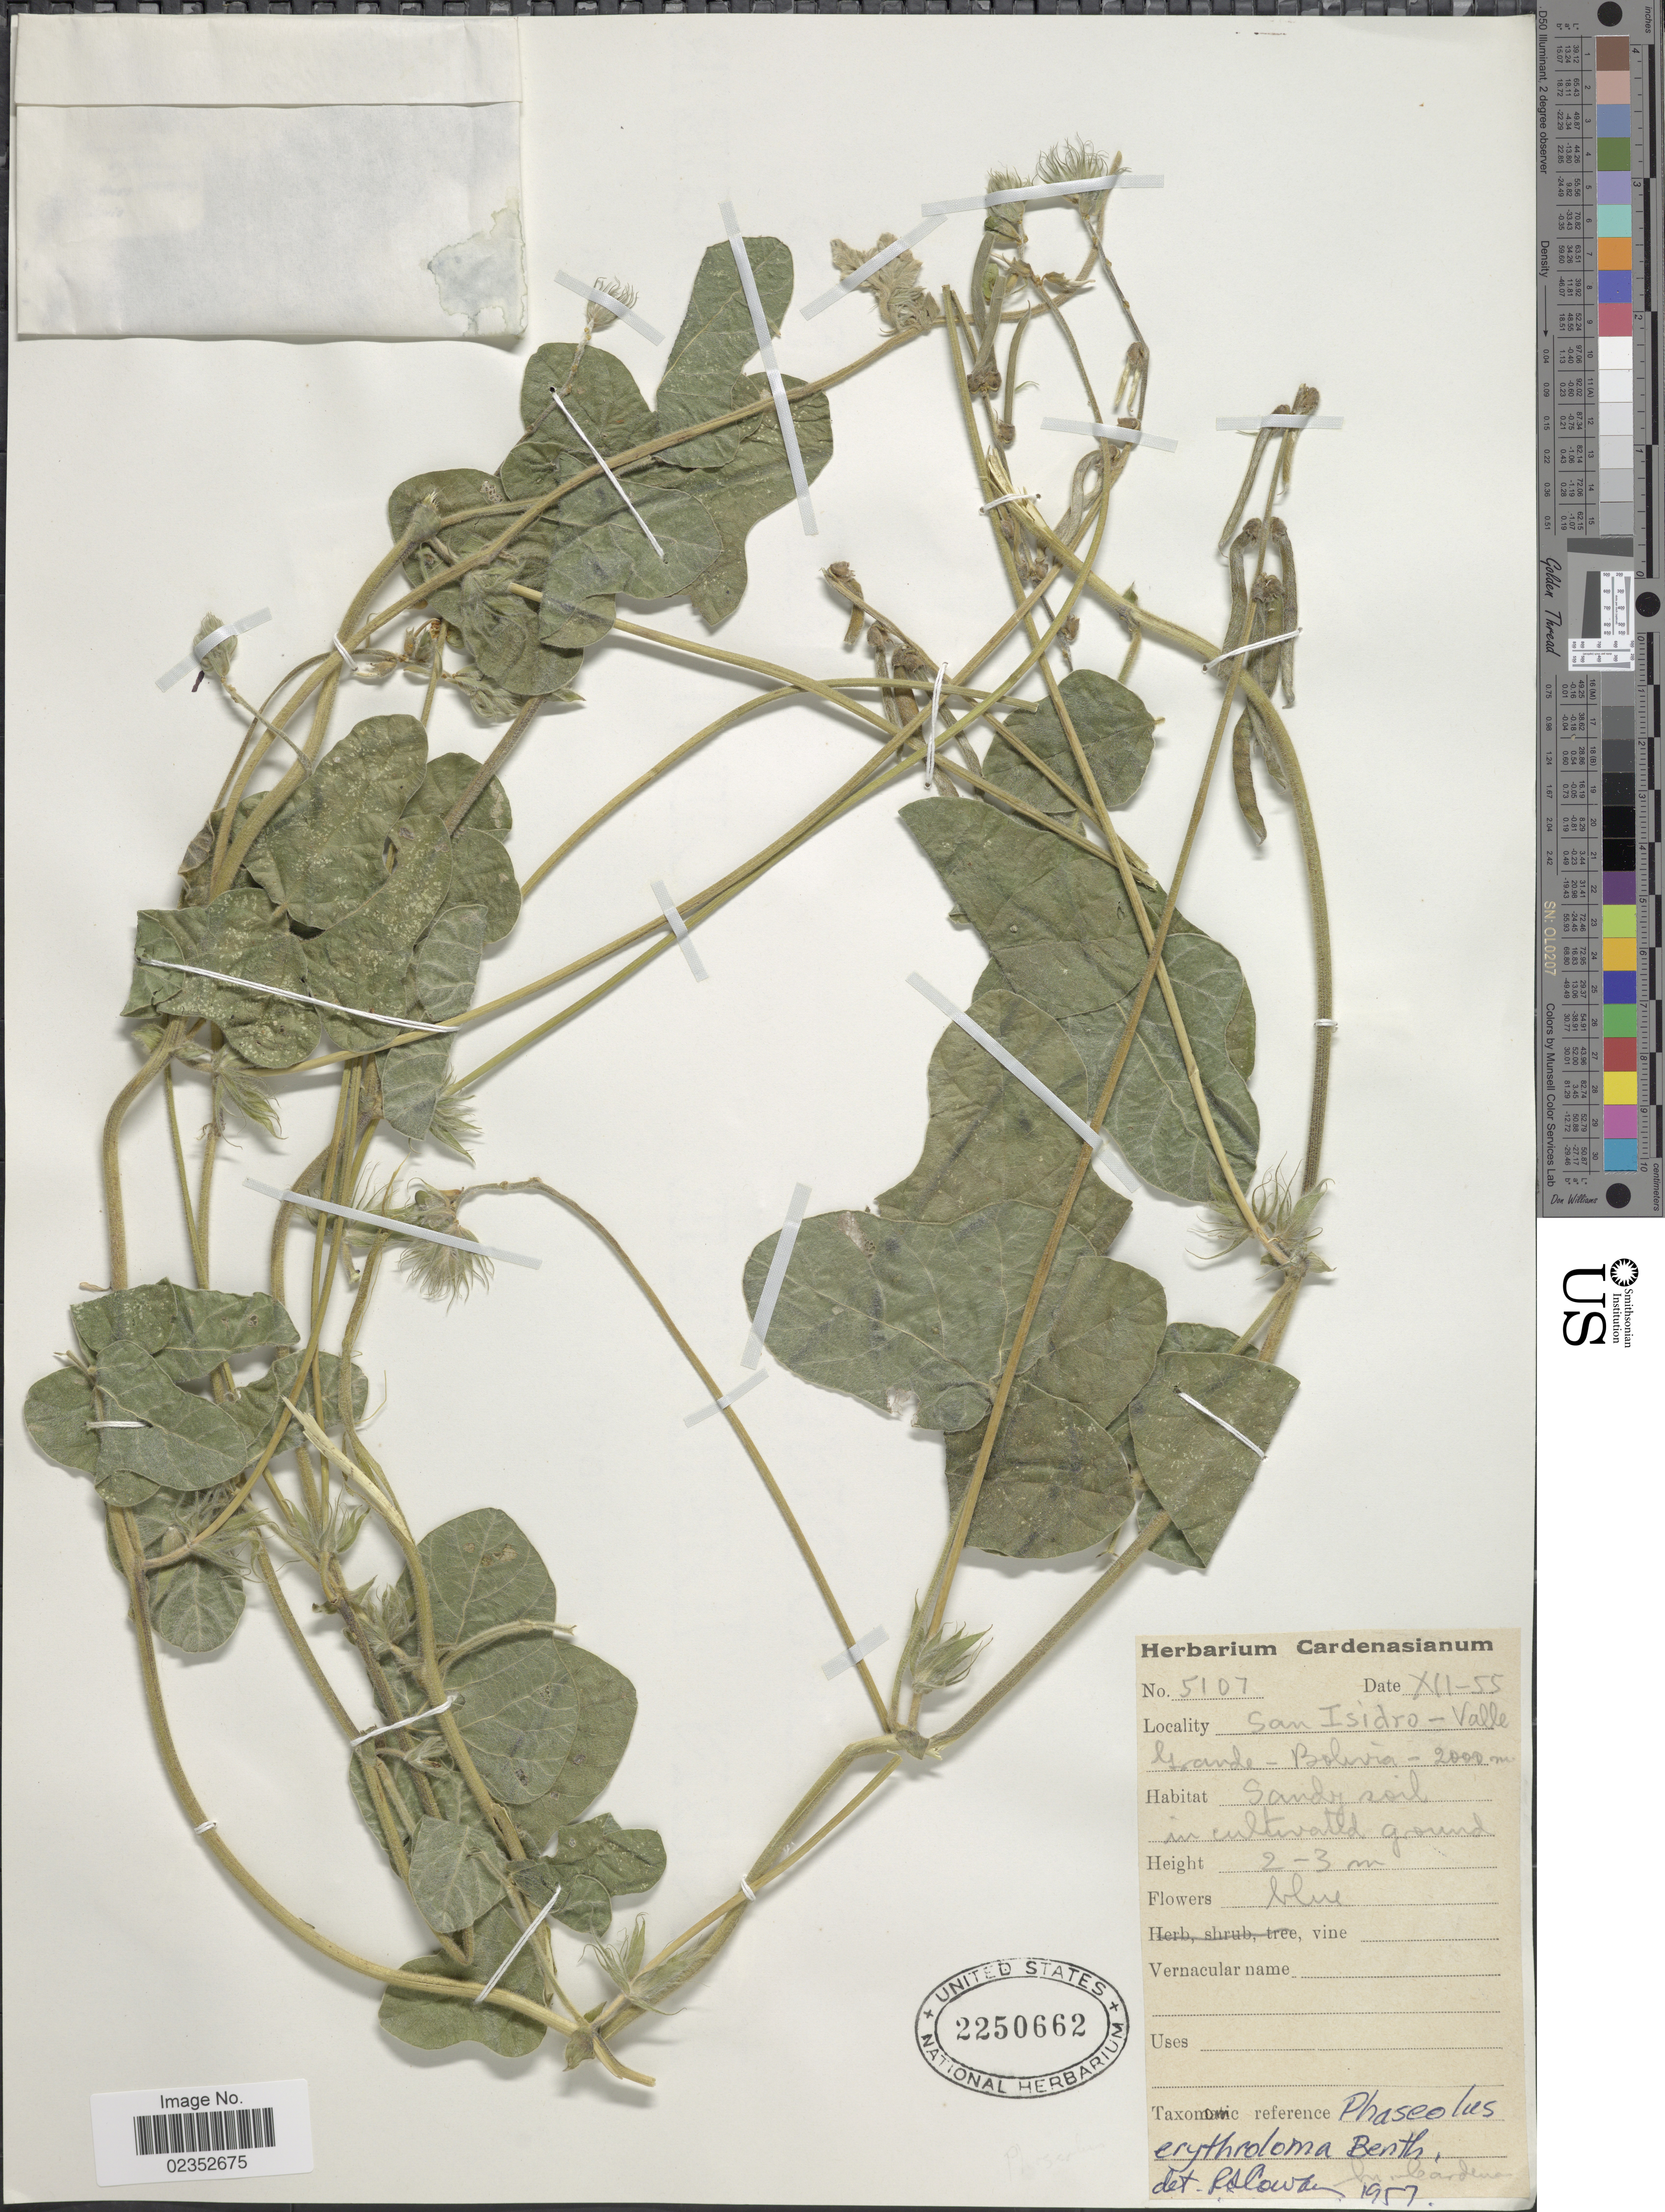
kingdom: Plantae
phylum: Tracheophyta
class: Magnoliopsida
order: Fabales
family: Fabaceae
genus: Macroptilium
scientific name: Macroptilium bracteatum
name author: (Nees & Mart.) Maréchal & Baudet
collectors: ex herb. Cardenasianum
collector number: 5107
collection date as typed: Transcribed d/m/y: /12/55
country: Bolivia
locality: San Isidro- Valle Grande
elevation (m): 2000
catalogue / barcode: US 2250662